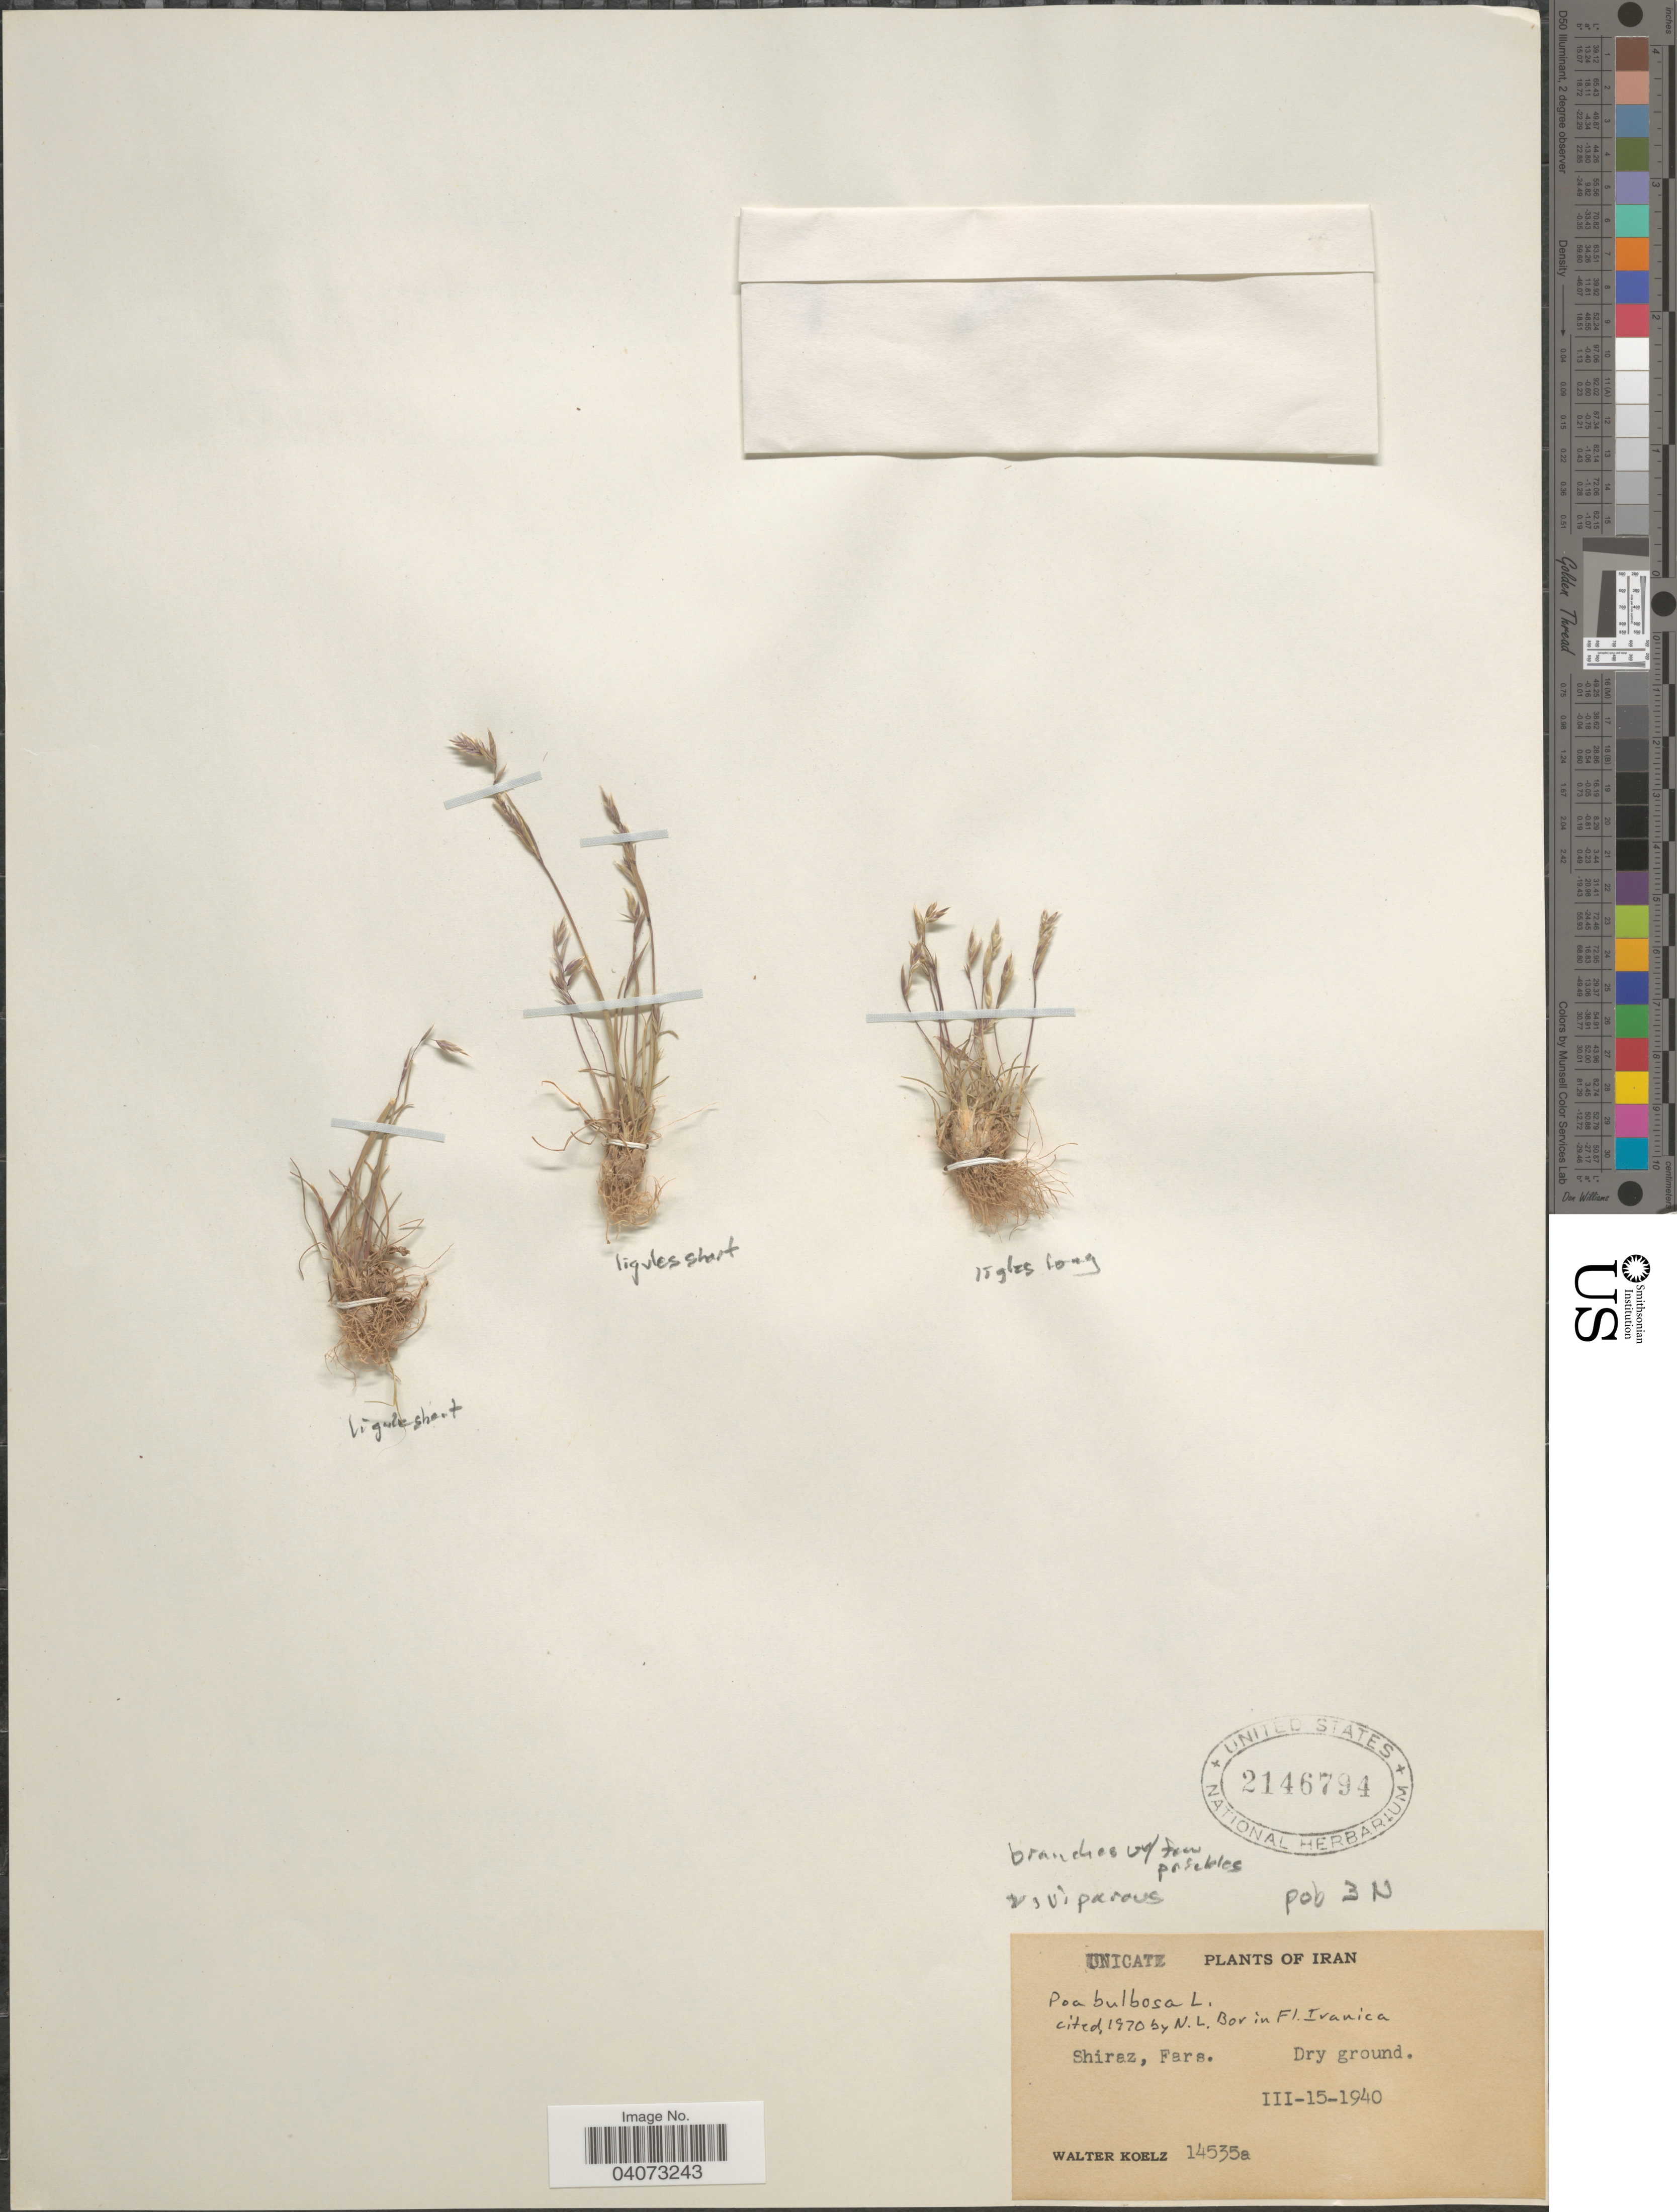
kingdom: Plantae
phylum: Tracheophyta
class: Liliopsida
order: Poales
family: Poaceae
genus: Poa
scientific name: Poa bulbosa subsp. bulbosa var. vivipara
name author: Koeler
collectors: W. N. Koelz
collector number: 14535a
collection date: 1940-03-15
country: Iran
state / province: Fars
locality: Shiraz.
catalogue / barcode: US 2146794